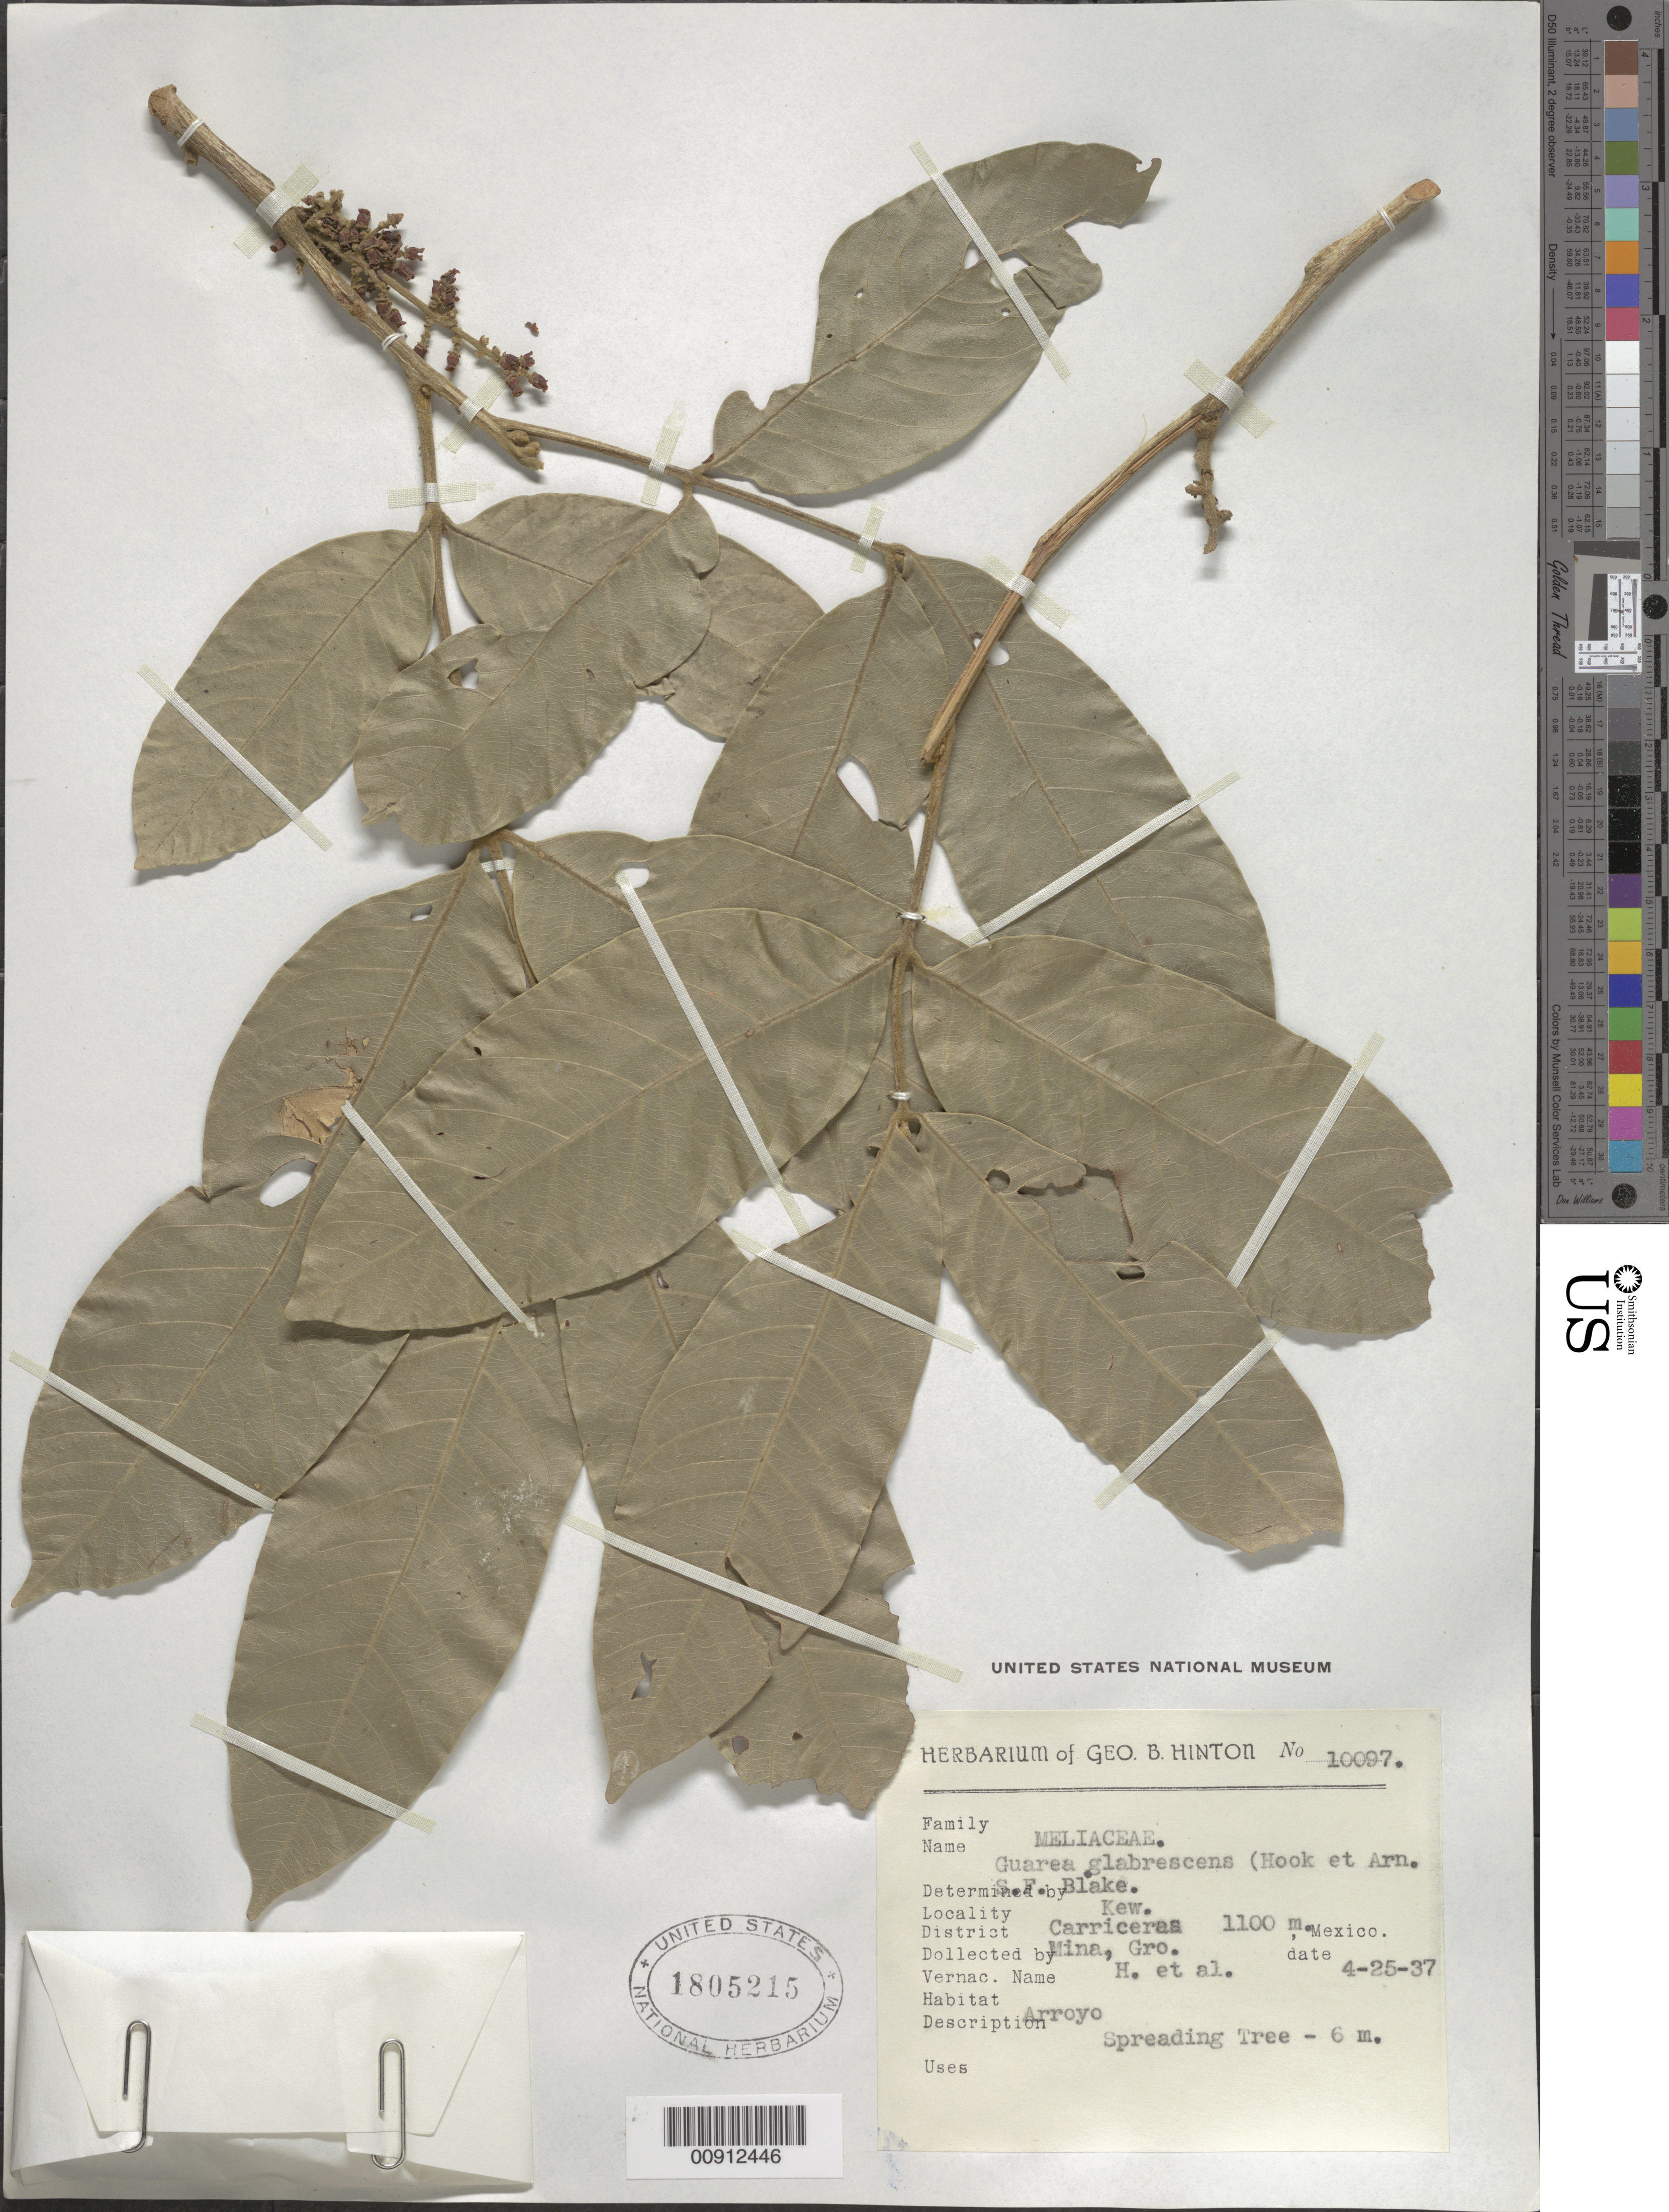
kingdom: Plantae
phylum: Tracheophyta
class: Magnoliopsida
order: Sapindales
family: Meliaceae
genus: Guarea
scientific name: Guarea glabrescens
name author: (Hook.) S.F. Blake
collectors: G. B. Hinton & et al.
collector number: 10097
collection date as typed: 25 Apr 1937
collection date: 1937-04-25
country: Mexico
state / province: Guerrero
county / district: Mina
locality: Carriceras, Distr. Mina, Guerrero.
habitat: Arroyo.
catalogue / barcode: US 1805215